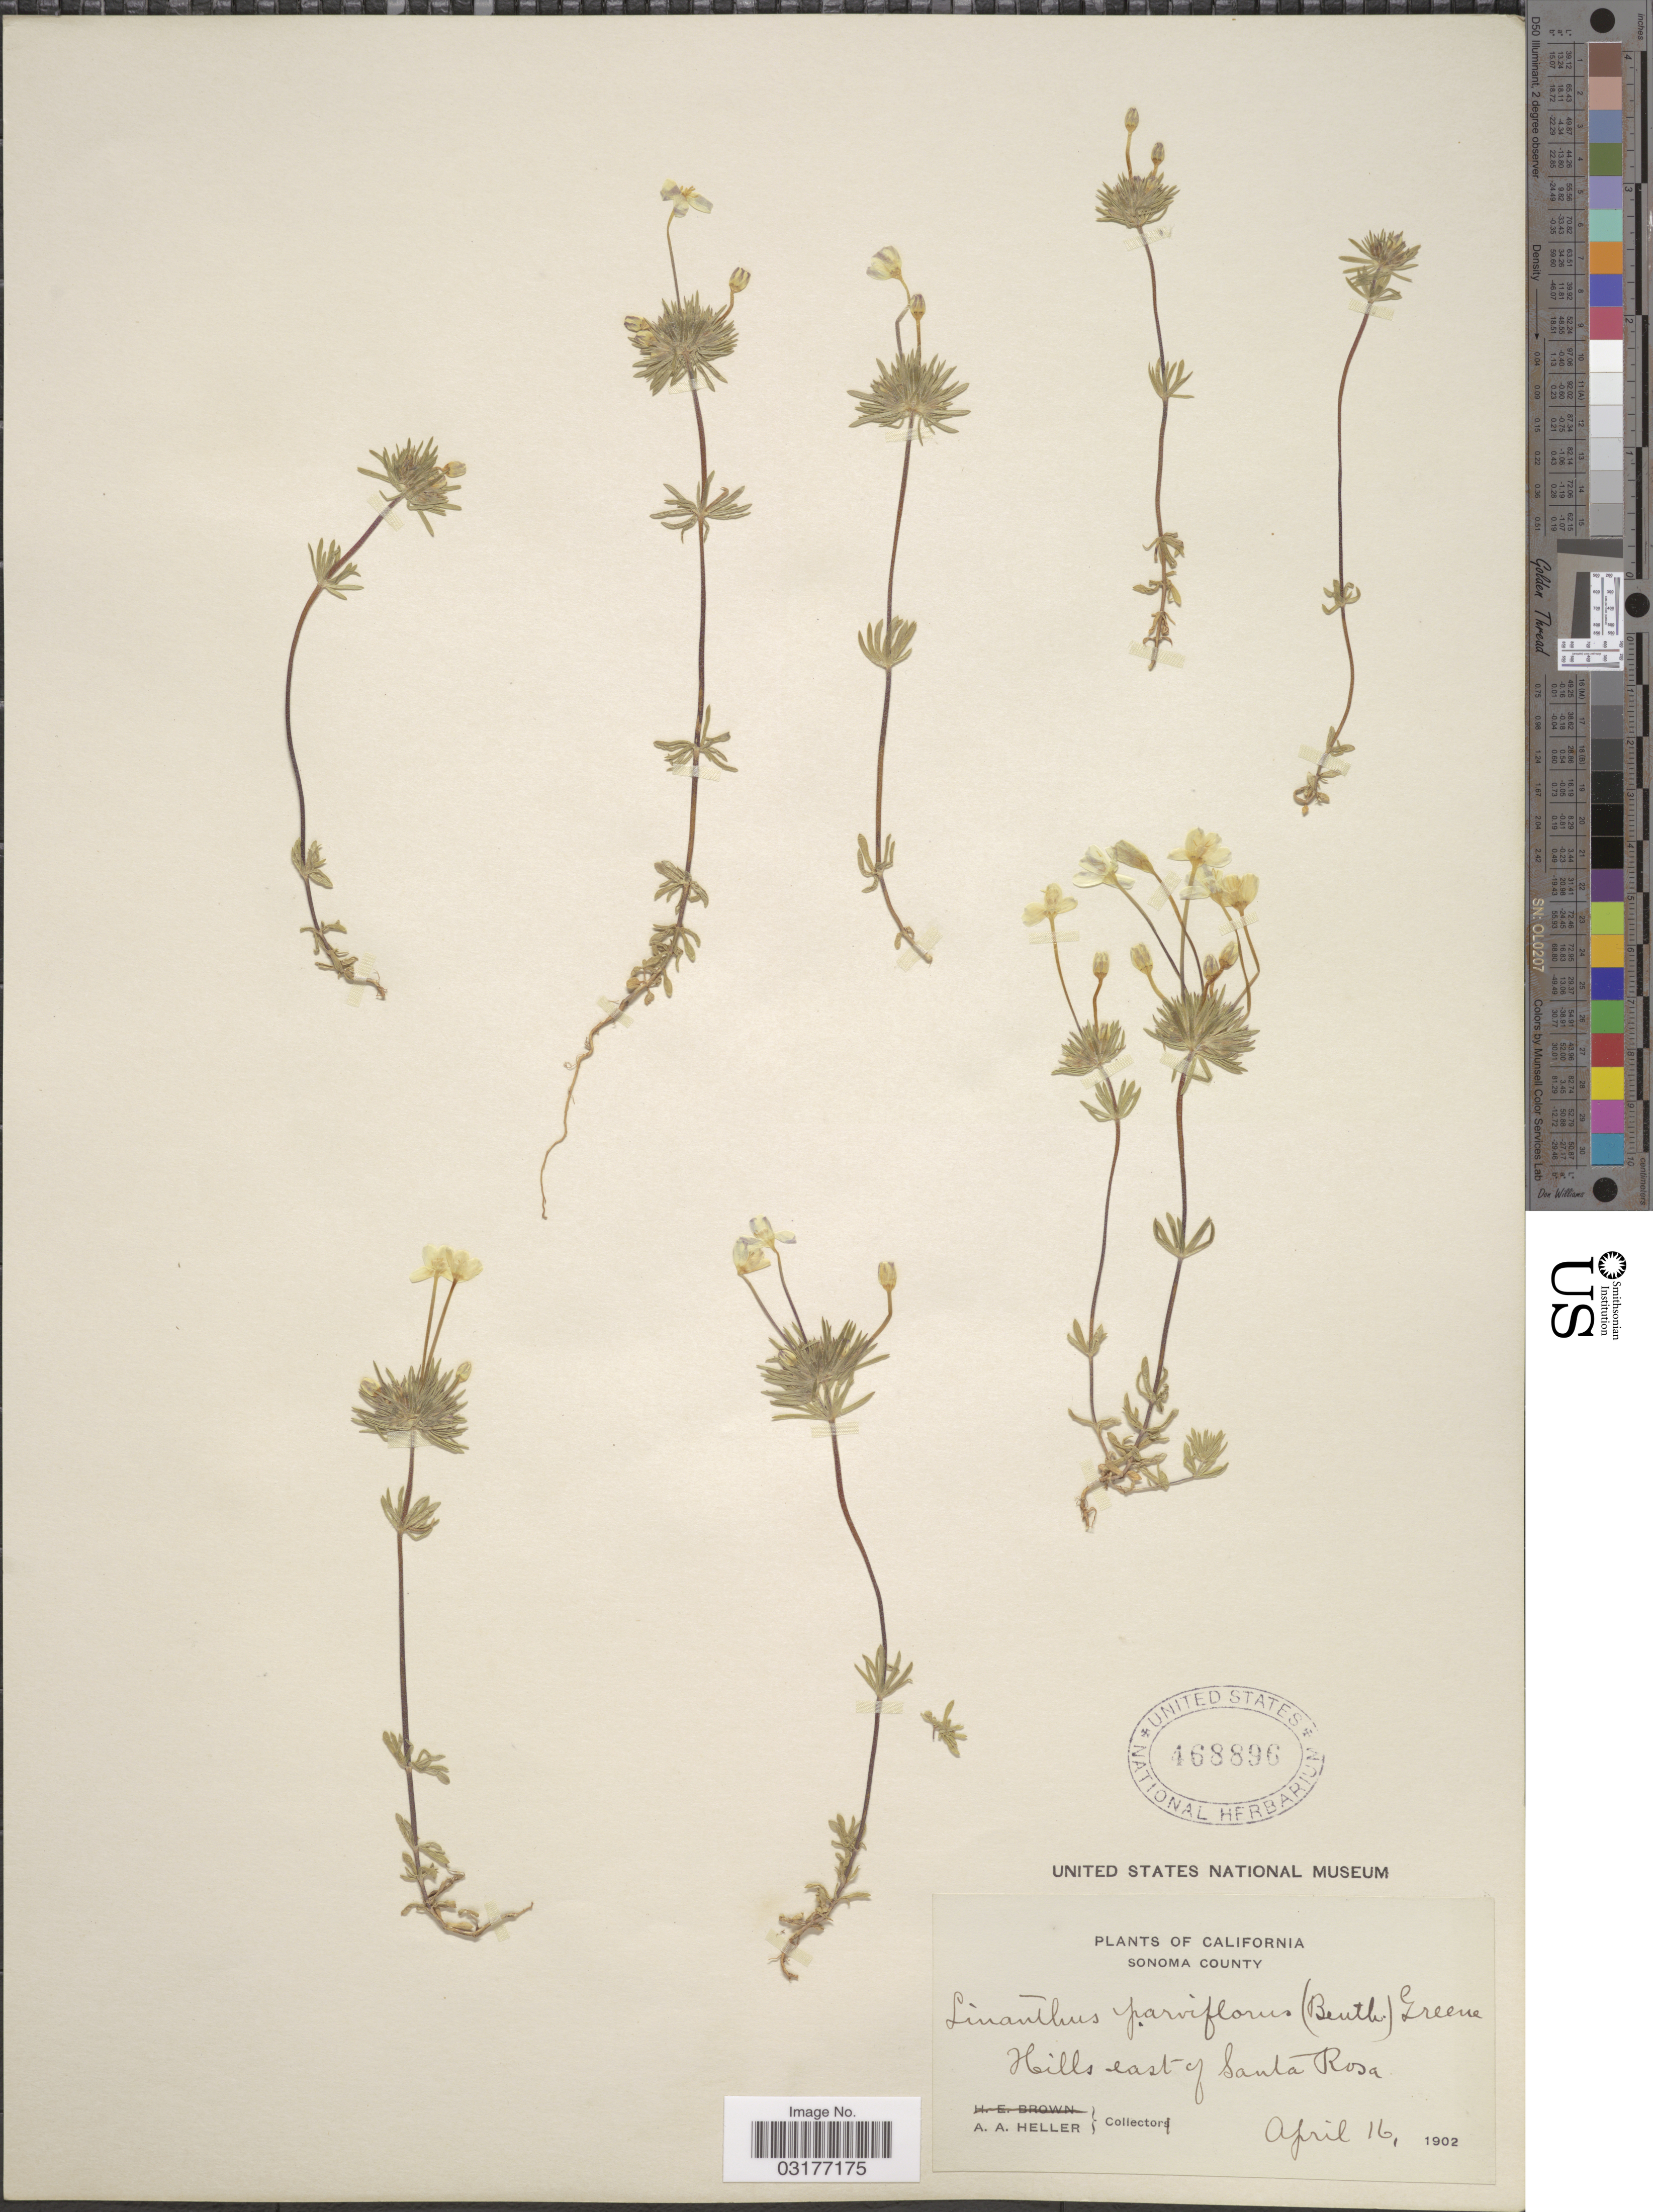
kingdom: Plantae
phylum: Tracheophyta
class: Magnoliopsida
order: Ericales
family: Polemoniaceae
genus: Leptosiphon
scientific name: Leptosiphon androsaceus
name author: Benth.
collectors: A. A. Heller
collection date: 1902-04-16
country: United States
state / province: California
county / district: Sonoma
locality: Sonoma County. Hills east of Santa Rosa.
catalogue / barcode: US 468896